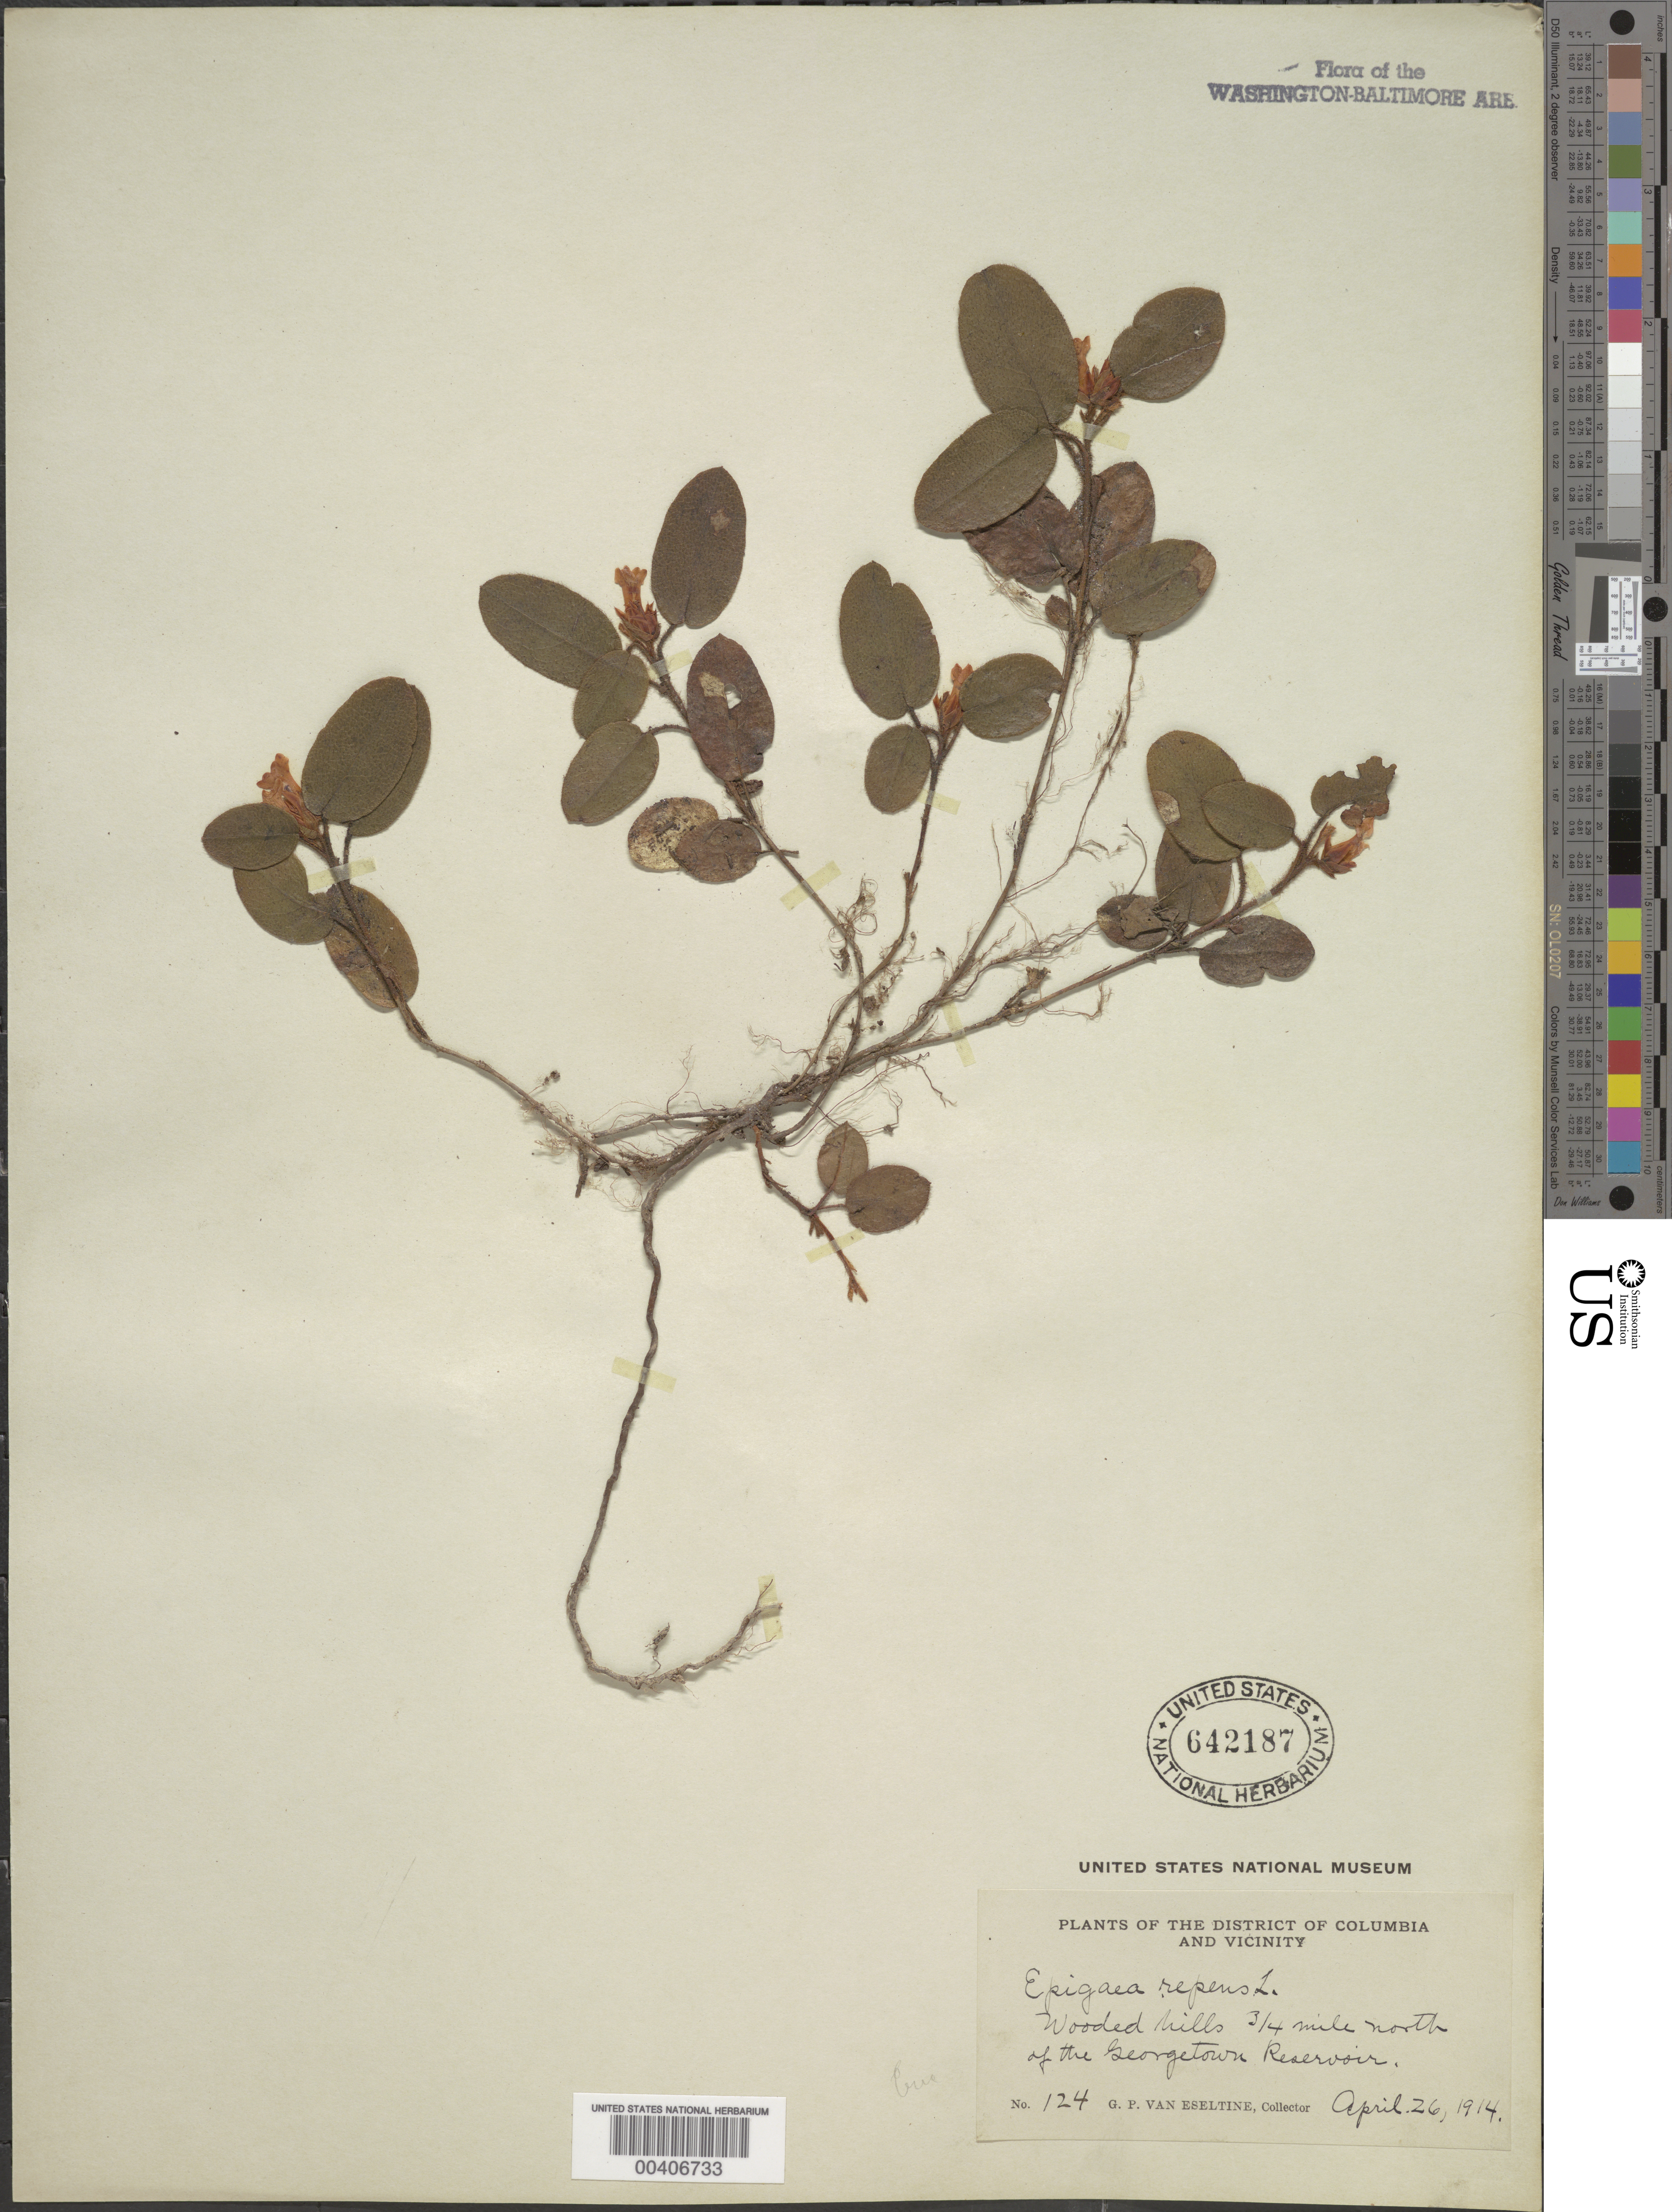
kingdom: Plantae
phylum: Tracheophyta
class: Magnoliopsida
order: Ericales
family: Ericaceae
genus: Epigaea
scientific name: Epigaea repens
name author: L.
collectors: G. P. Van Eseltine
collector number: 124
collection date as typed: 26 Apr 1914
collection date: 1914-04-26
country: United States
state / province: District of Columbia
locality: North of Georgetown Reservoir Rock Creek Park and Vicinity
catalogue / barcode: US 642187